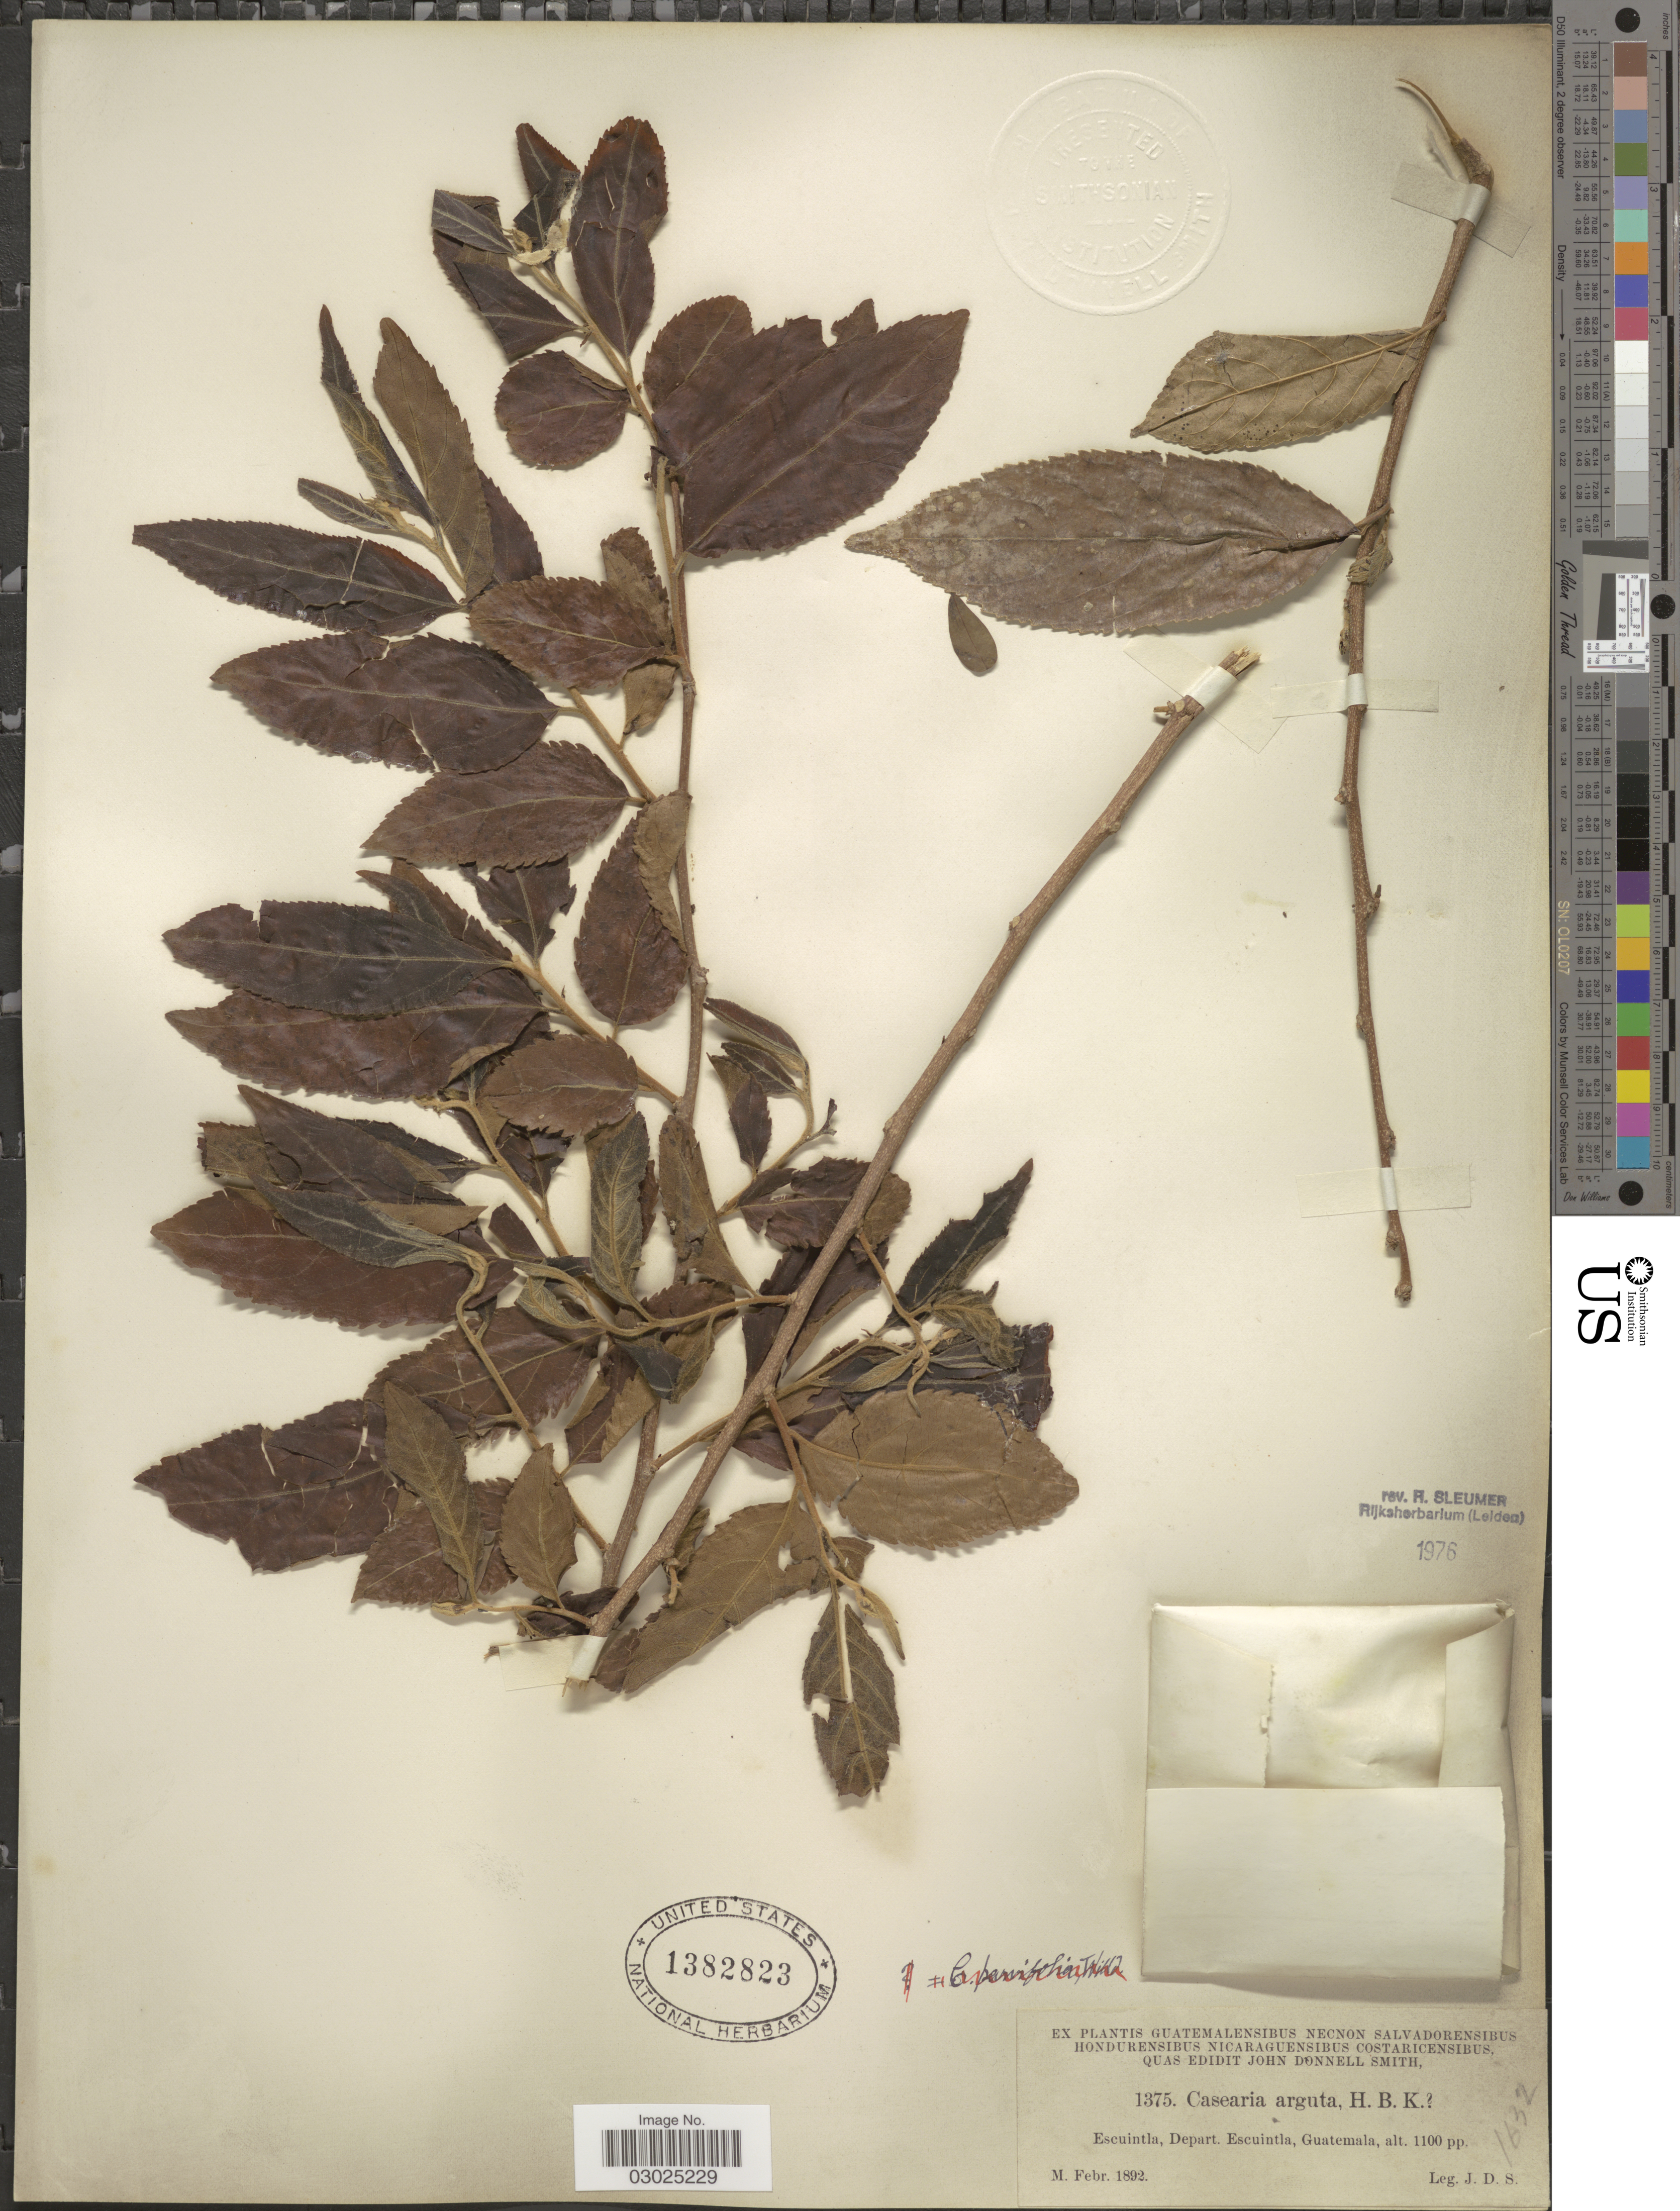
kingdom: Plantae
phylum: Tracheophyta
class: Magnoliopsida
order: Malpighiales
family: Salicaceae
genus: Casearia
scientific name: Casearia arguta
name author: Kunth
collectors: J. Donnell Smith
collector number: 1375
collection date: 1892-02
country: Guatemala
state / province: Escuintla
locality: Depart. Escuintla.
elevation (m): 335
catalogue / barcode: US 1382823